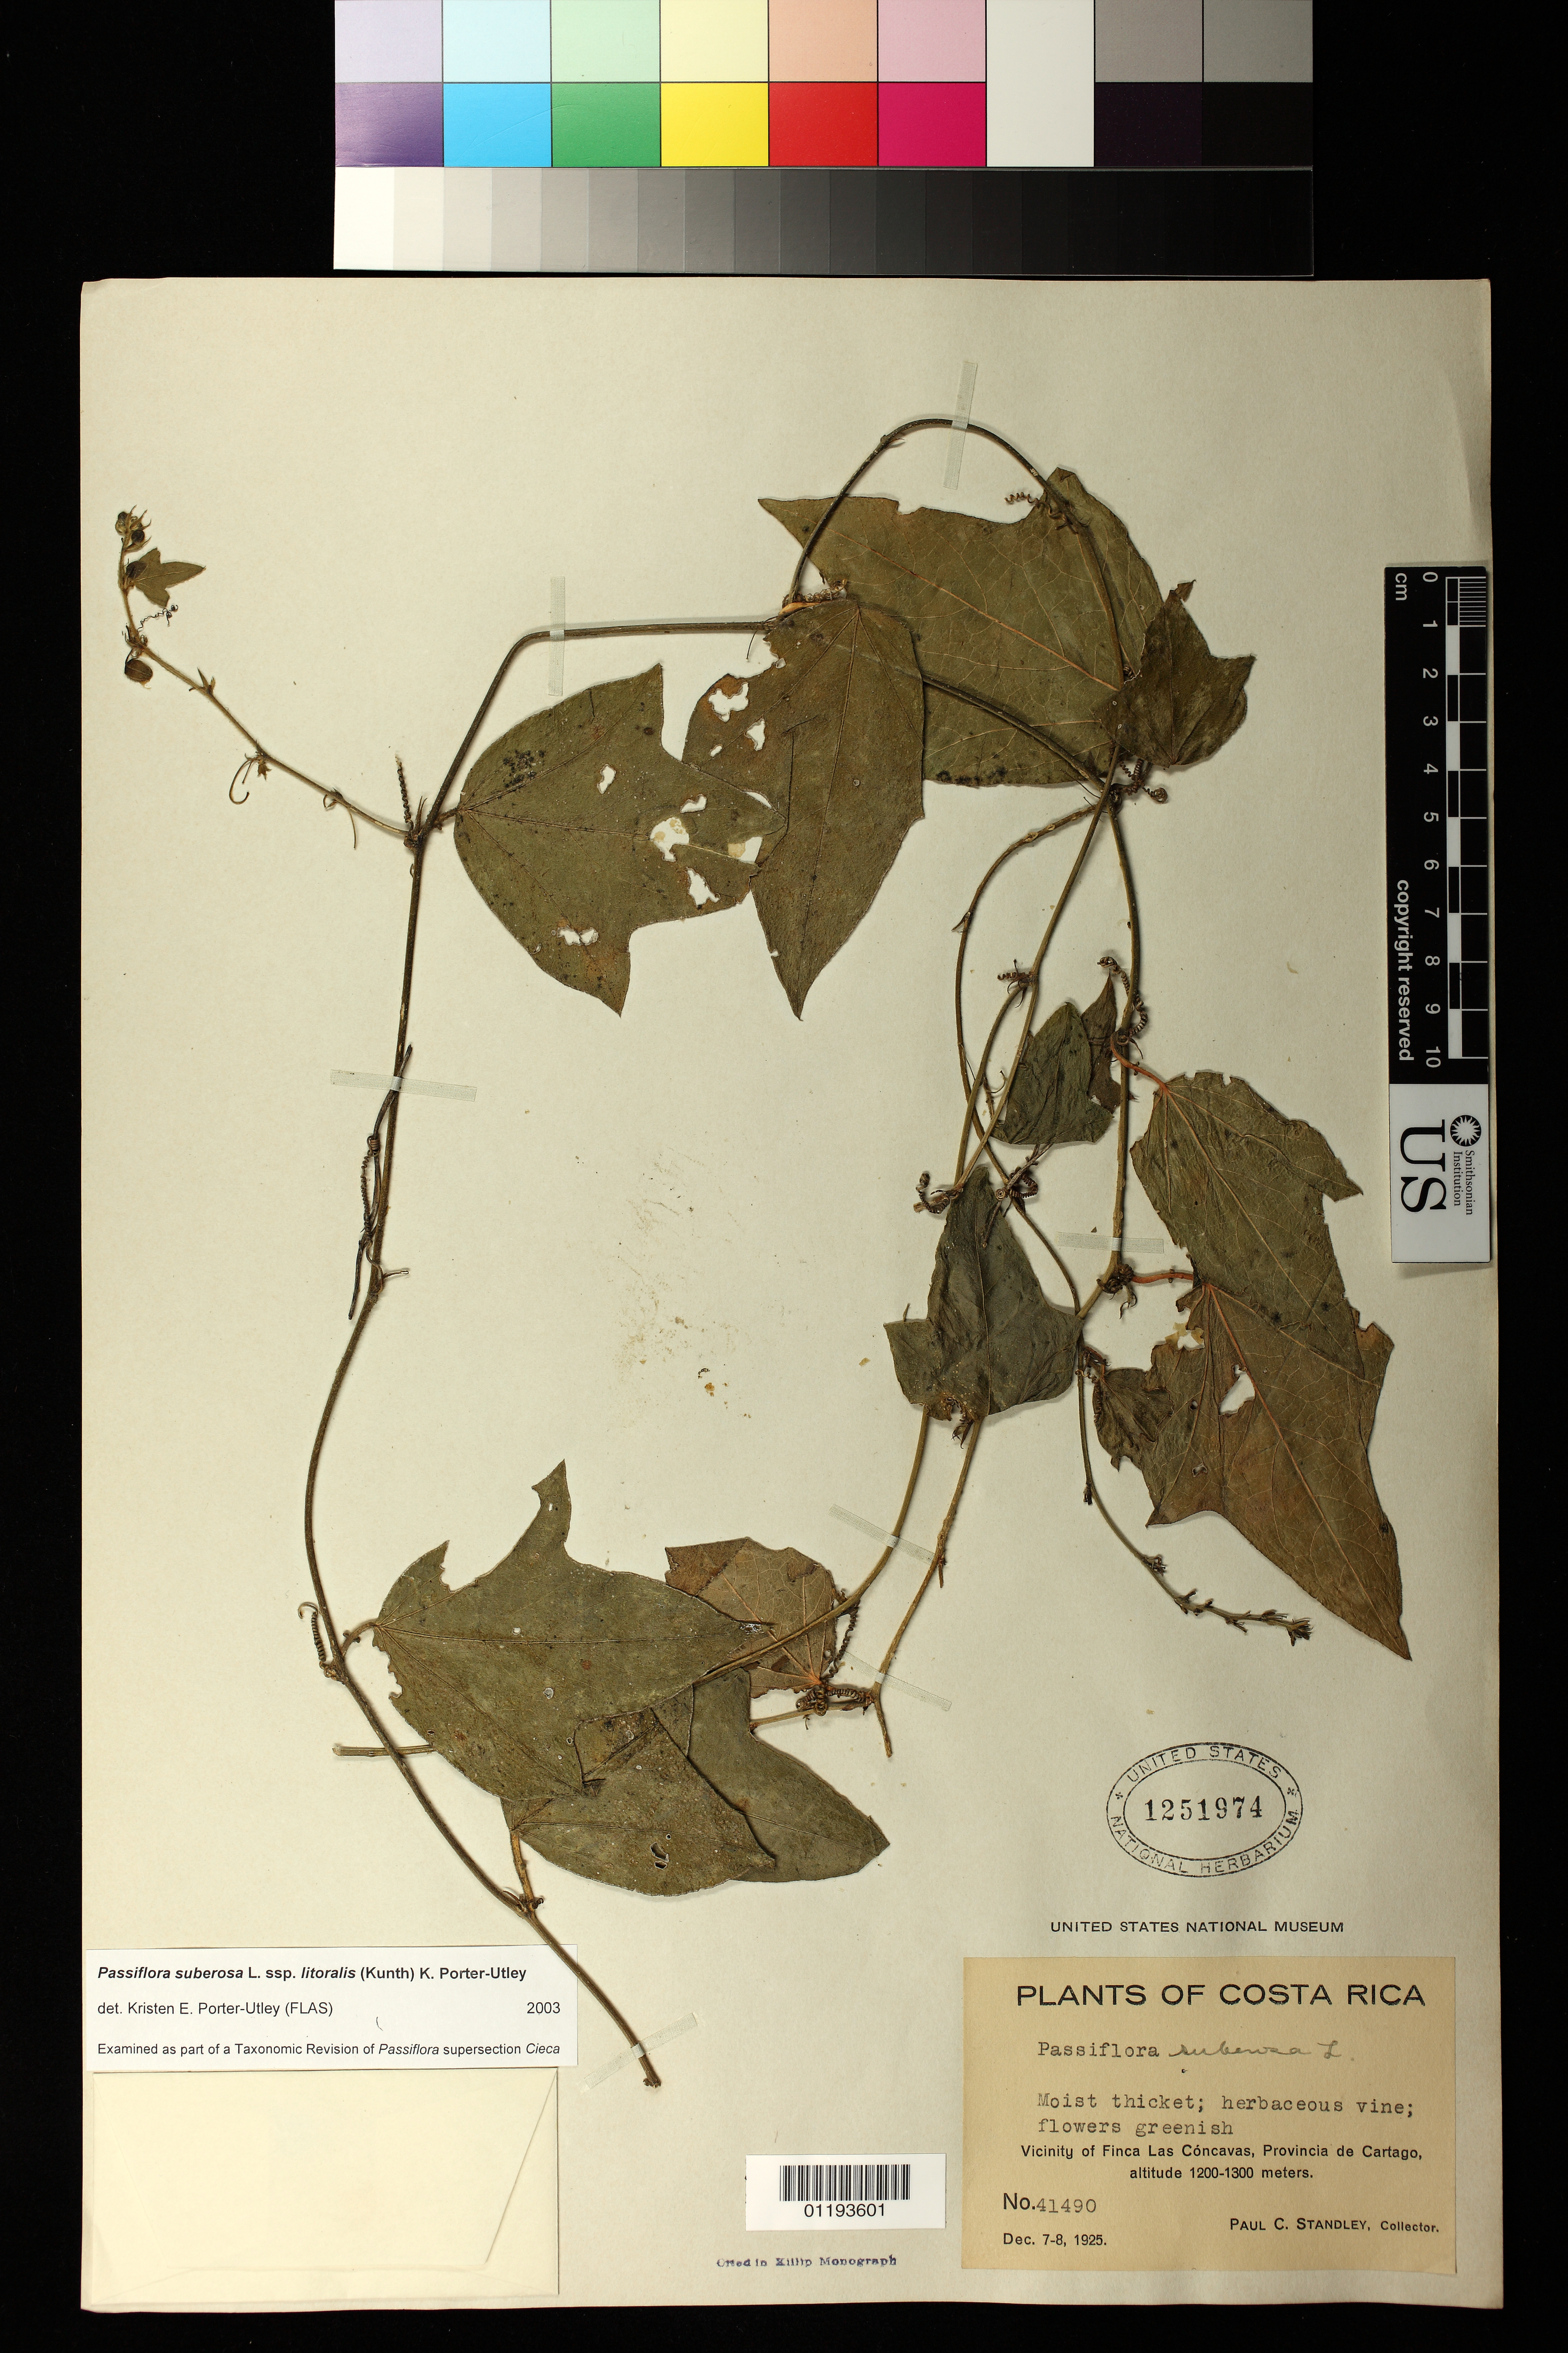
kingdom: Plantae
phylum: Tracheophyta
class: Magnoliopsida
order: Malpighiales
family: Passifloraceae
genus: Passiflora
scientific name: Passiflora suberosa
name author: L.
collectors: P. C. Standley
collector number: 41490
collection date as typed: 1925 Dec 07 1925 Dec 08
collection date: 1925-12-07/1925-12-08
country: Costa Rica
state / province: Cartago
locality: Vicinity of Finca Las Concavas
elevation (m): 1200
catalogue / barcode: US 1251974